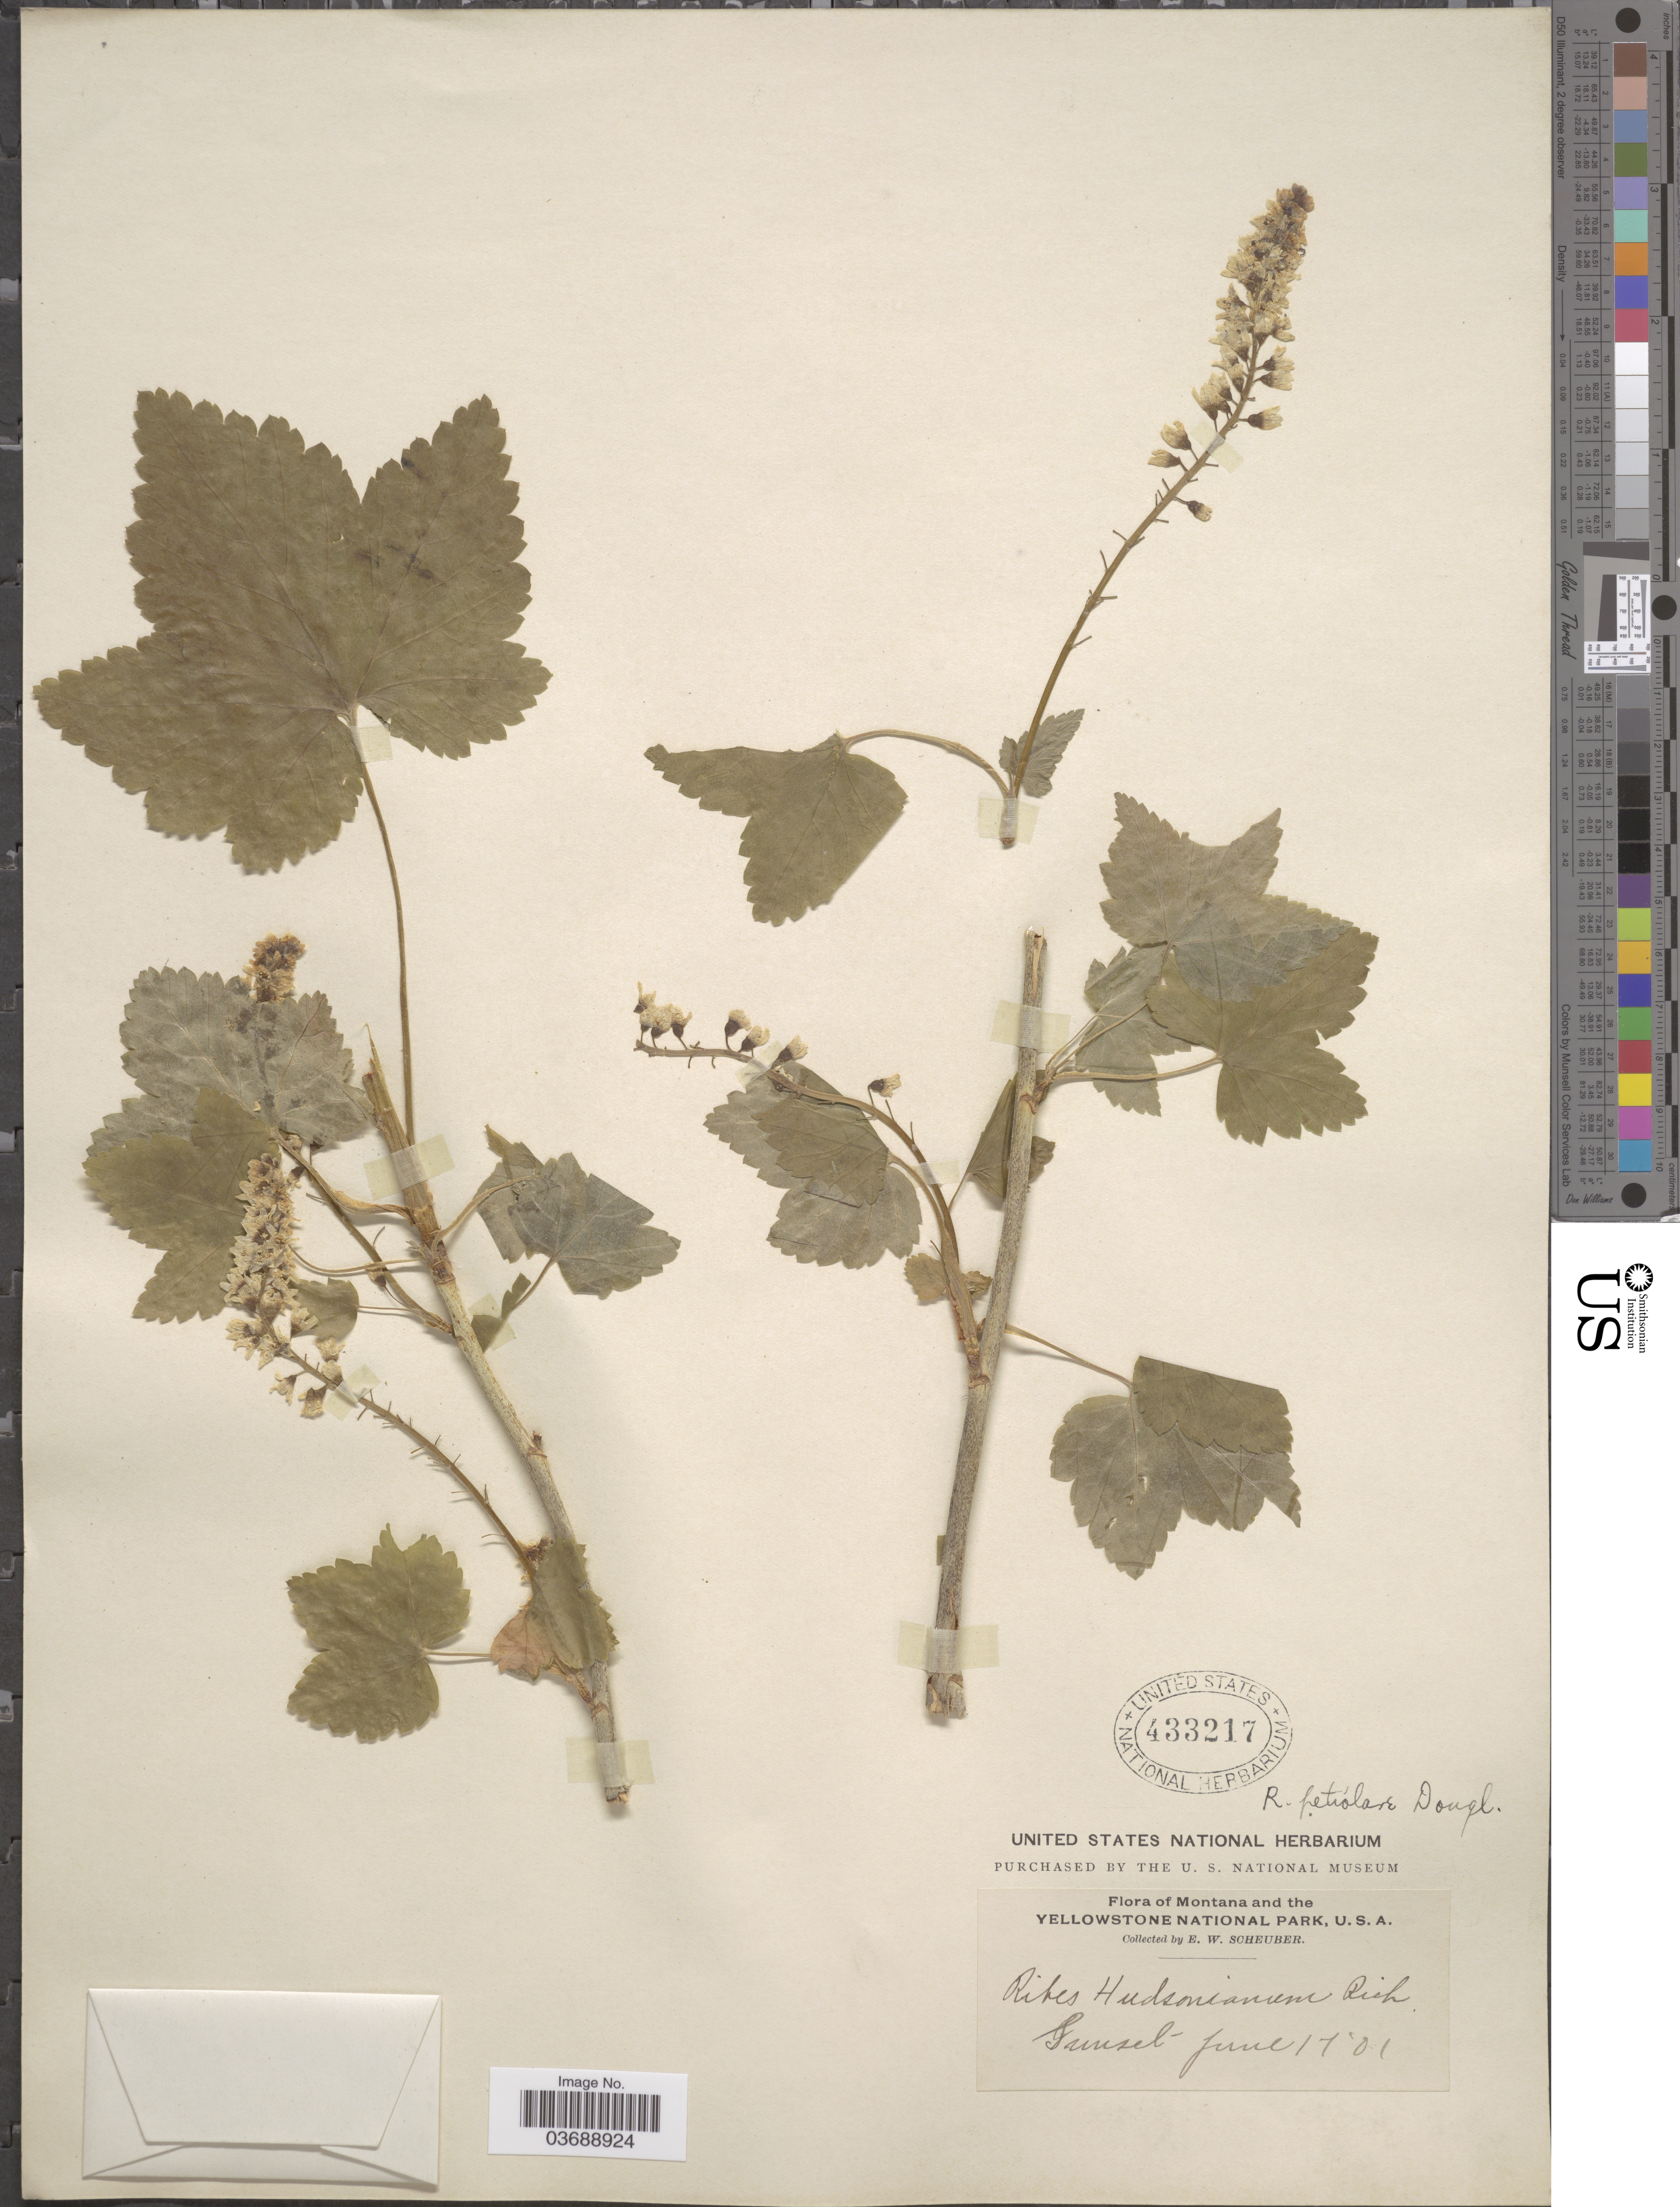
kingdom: Plantae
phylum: Tracheophyta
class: Magnoliopsida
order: Saxifragales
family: Grossulariaceae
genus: Ribes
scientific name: Ribes petiolare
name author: Douglas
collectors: E. Scheuber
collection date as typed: Transcribed d/m/y: 17/6/1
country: United States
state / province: Montana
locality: Montana and the Yellowstone National Park. Sunset.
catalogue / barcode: US 433217